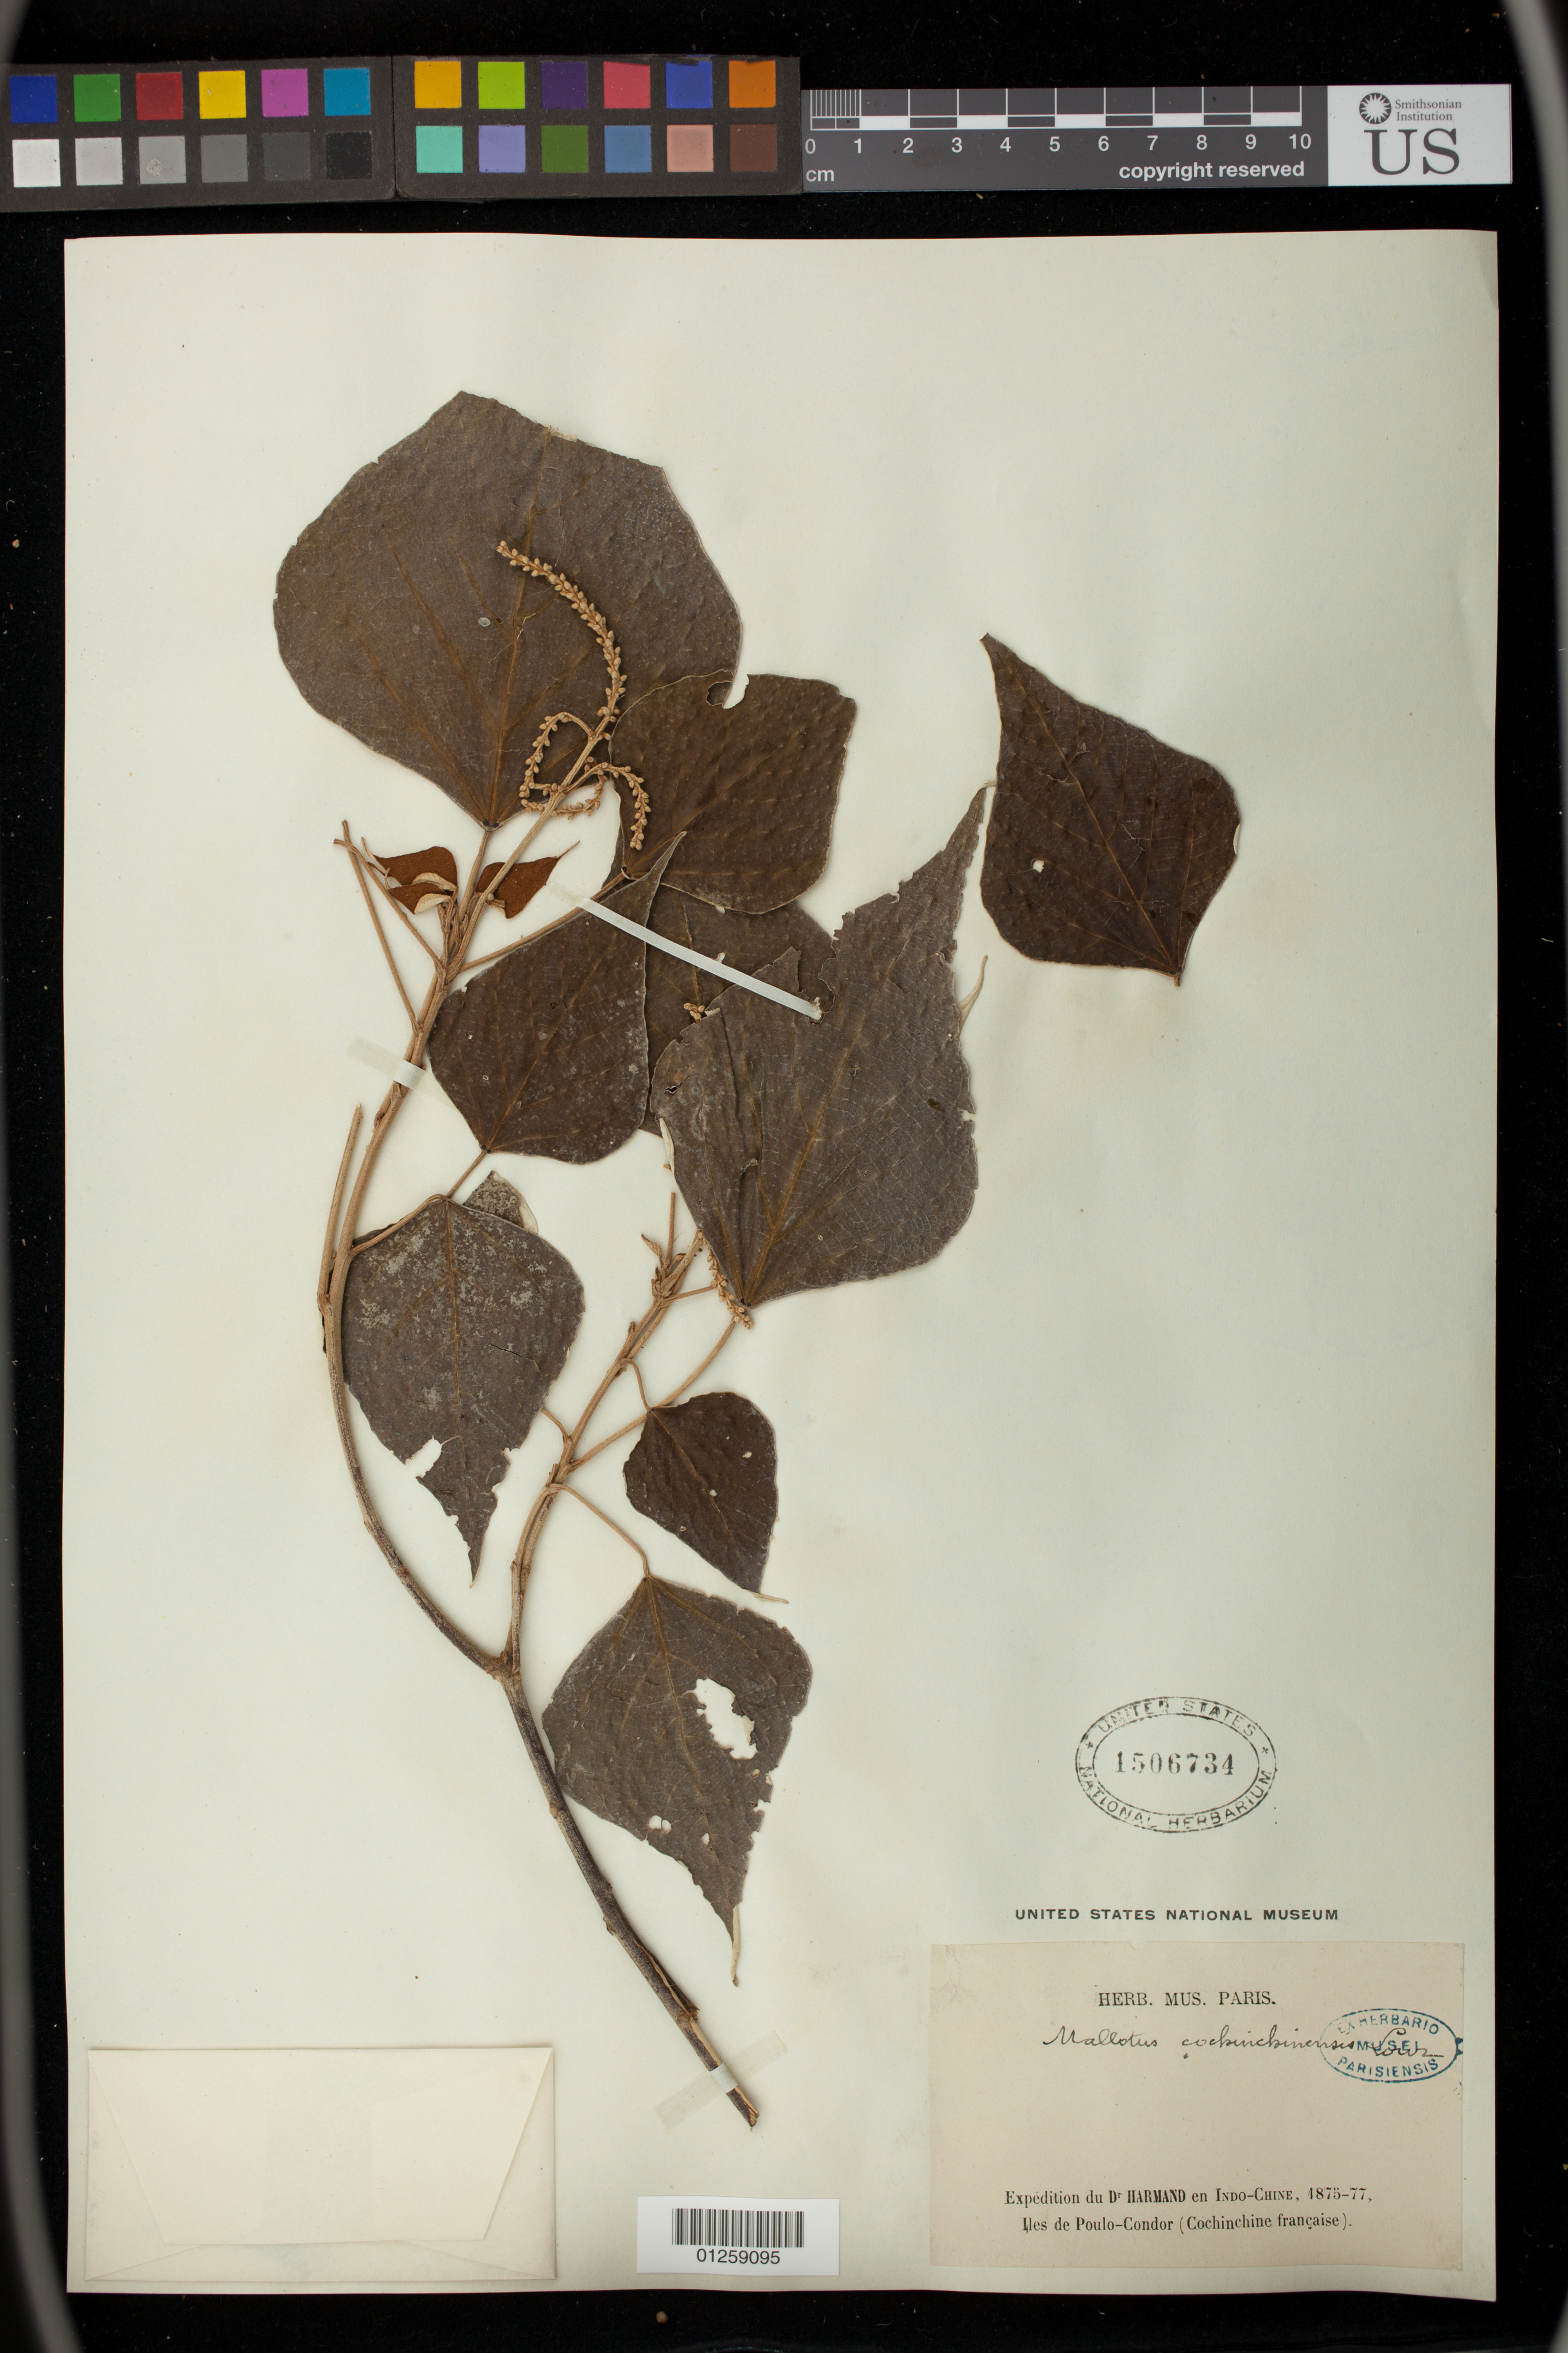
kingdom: Plantae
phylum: Tracheophyta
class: Magnoliopsida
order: Malpighiales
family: Euphorbiaceae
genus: Mallotus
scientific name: Mallotus paniculatus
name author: (Lam.) Müll. Arg.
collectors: Harmand, --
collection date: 1875/1877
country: Vietnam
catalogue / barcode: US 1506734